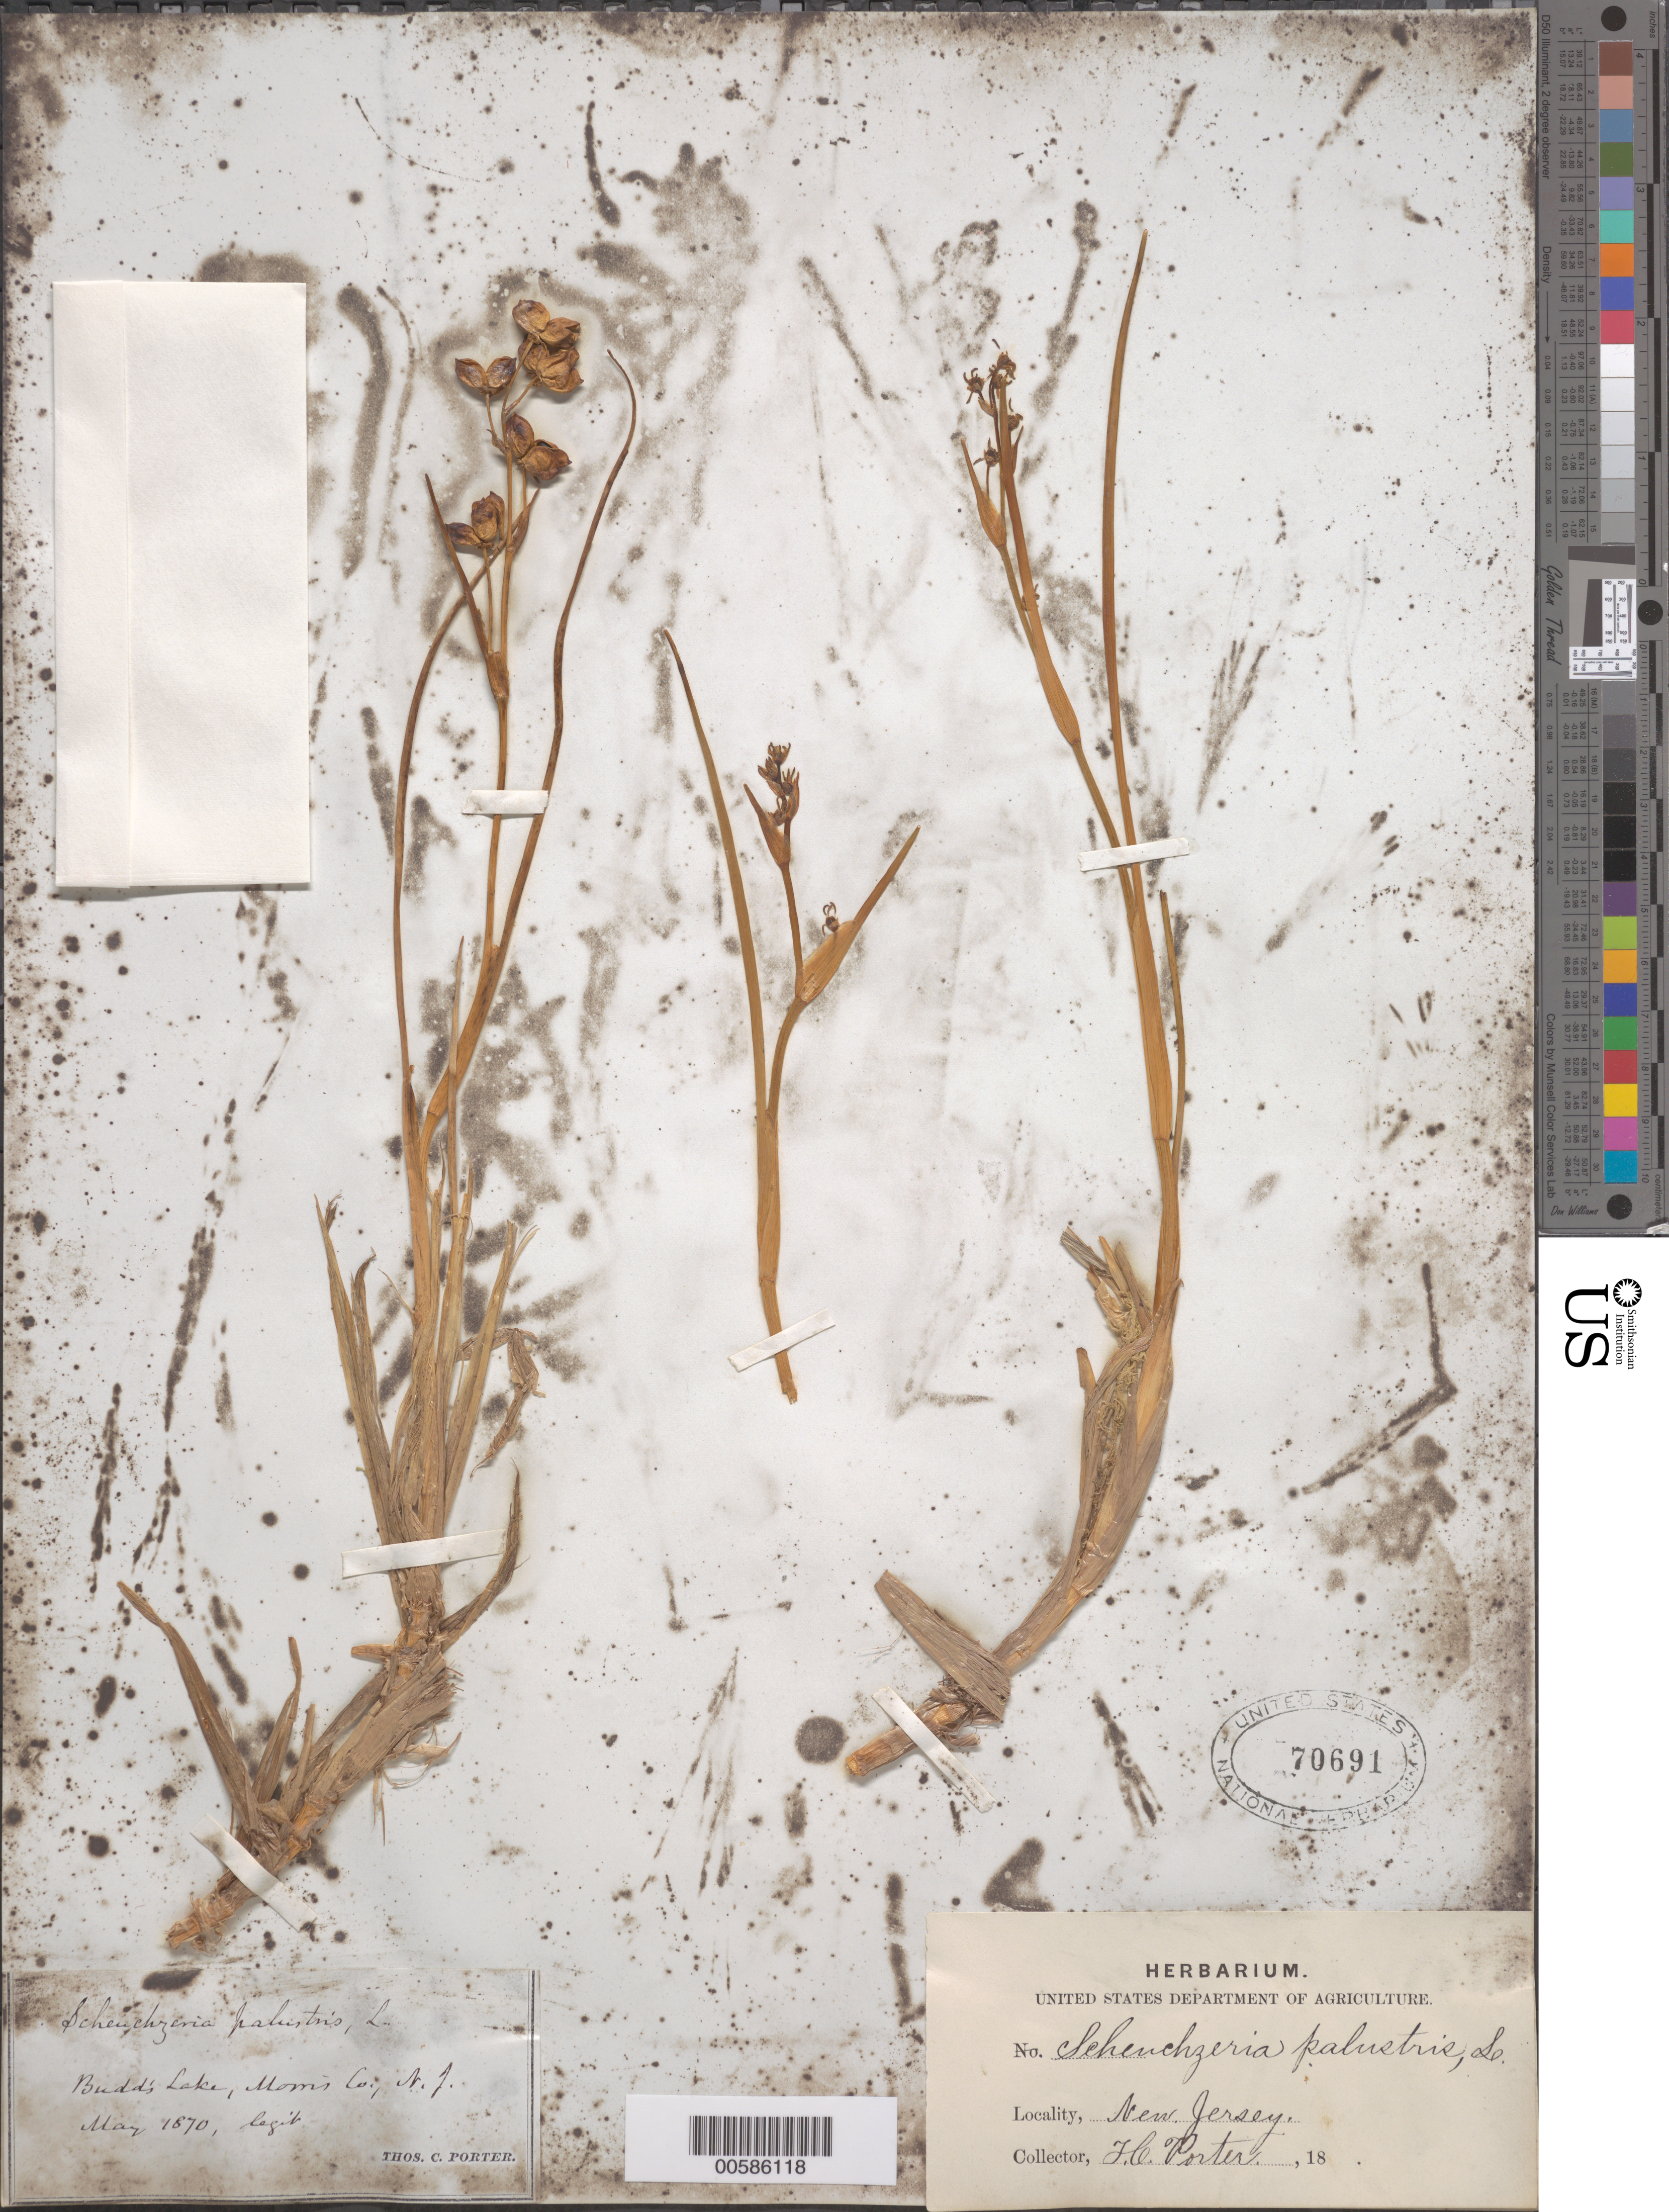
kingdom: Plantae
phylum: Tracheophyta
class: Liliopsida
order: Alismatales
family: Scheuchzeriaceae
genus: Scheuchzeria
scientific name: Scheuchzeria palustris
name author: L.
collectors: H. Porter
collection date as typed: May 1870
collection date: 1870-05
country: United States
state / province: New Jersey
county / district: Morris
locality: Budd's Lake, Morris Co.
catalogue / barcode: US 70691